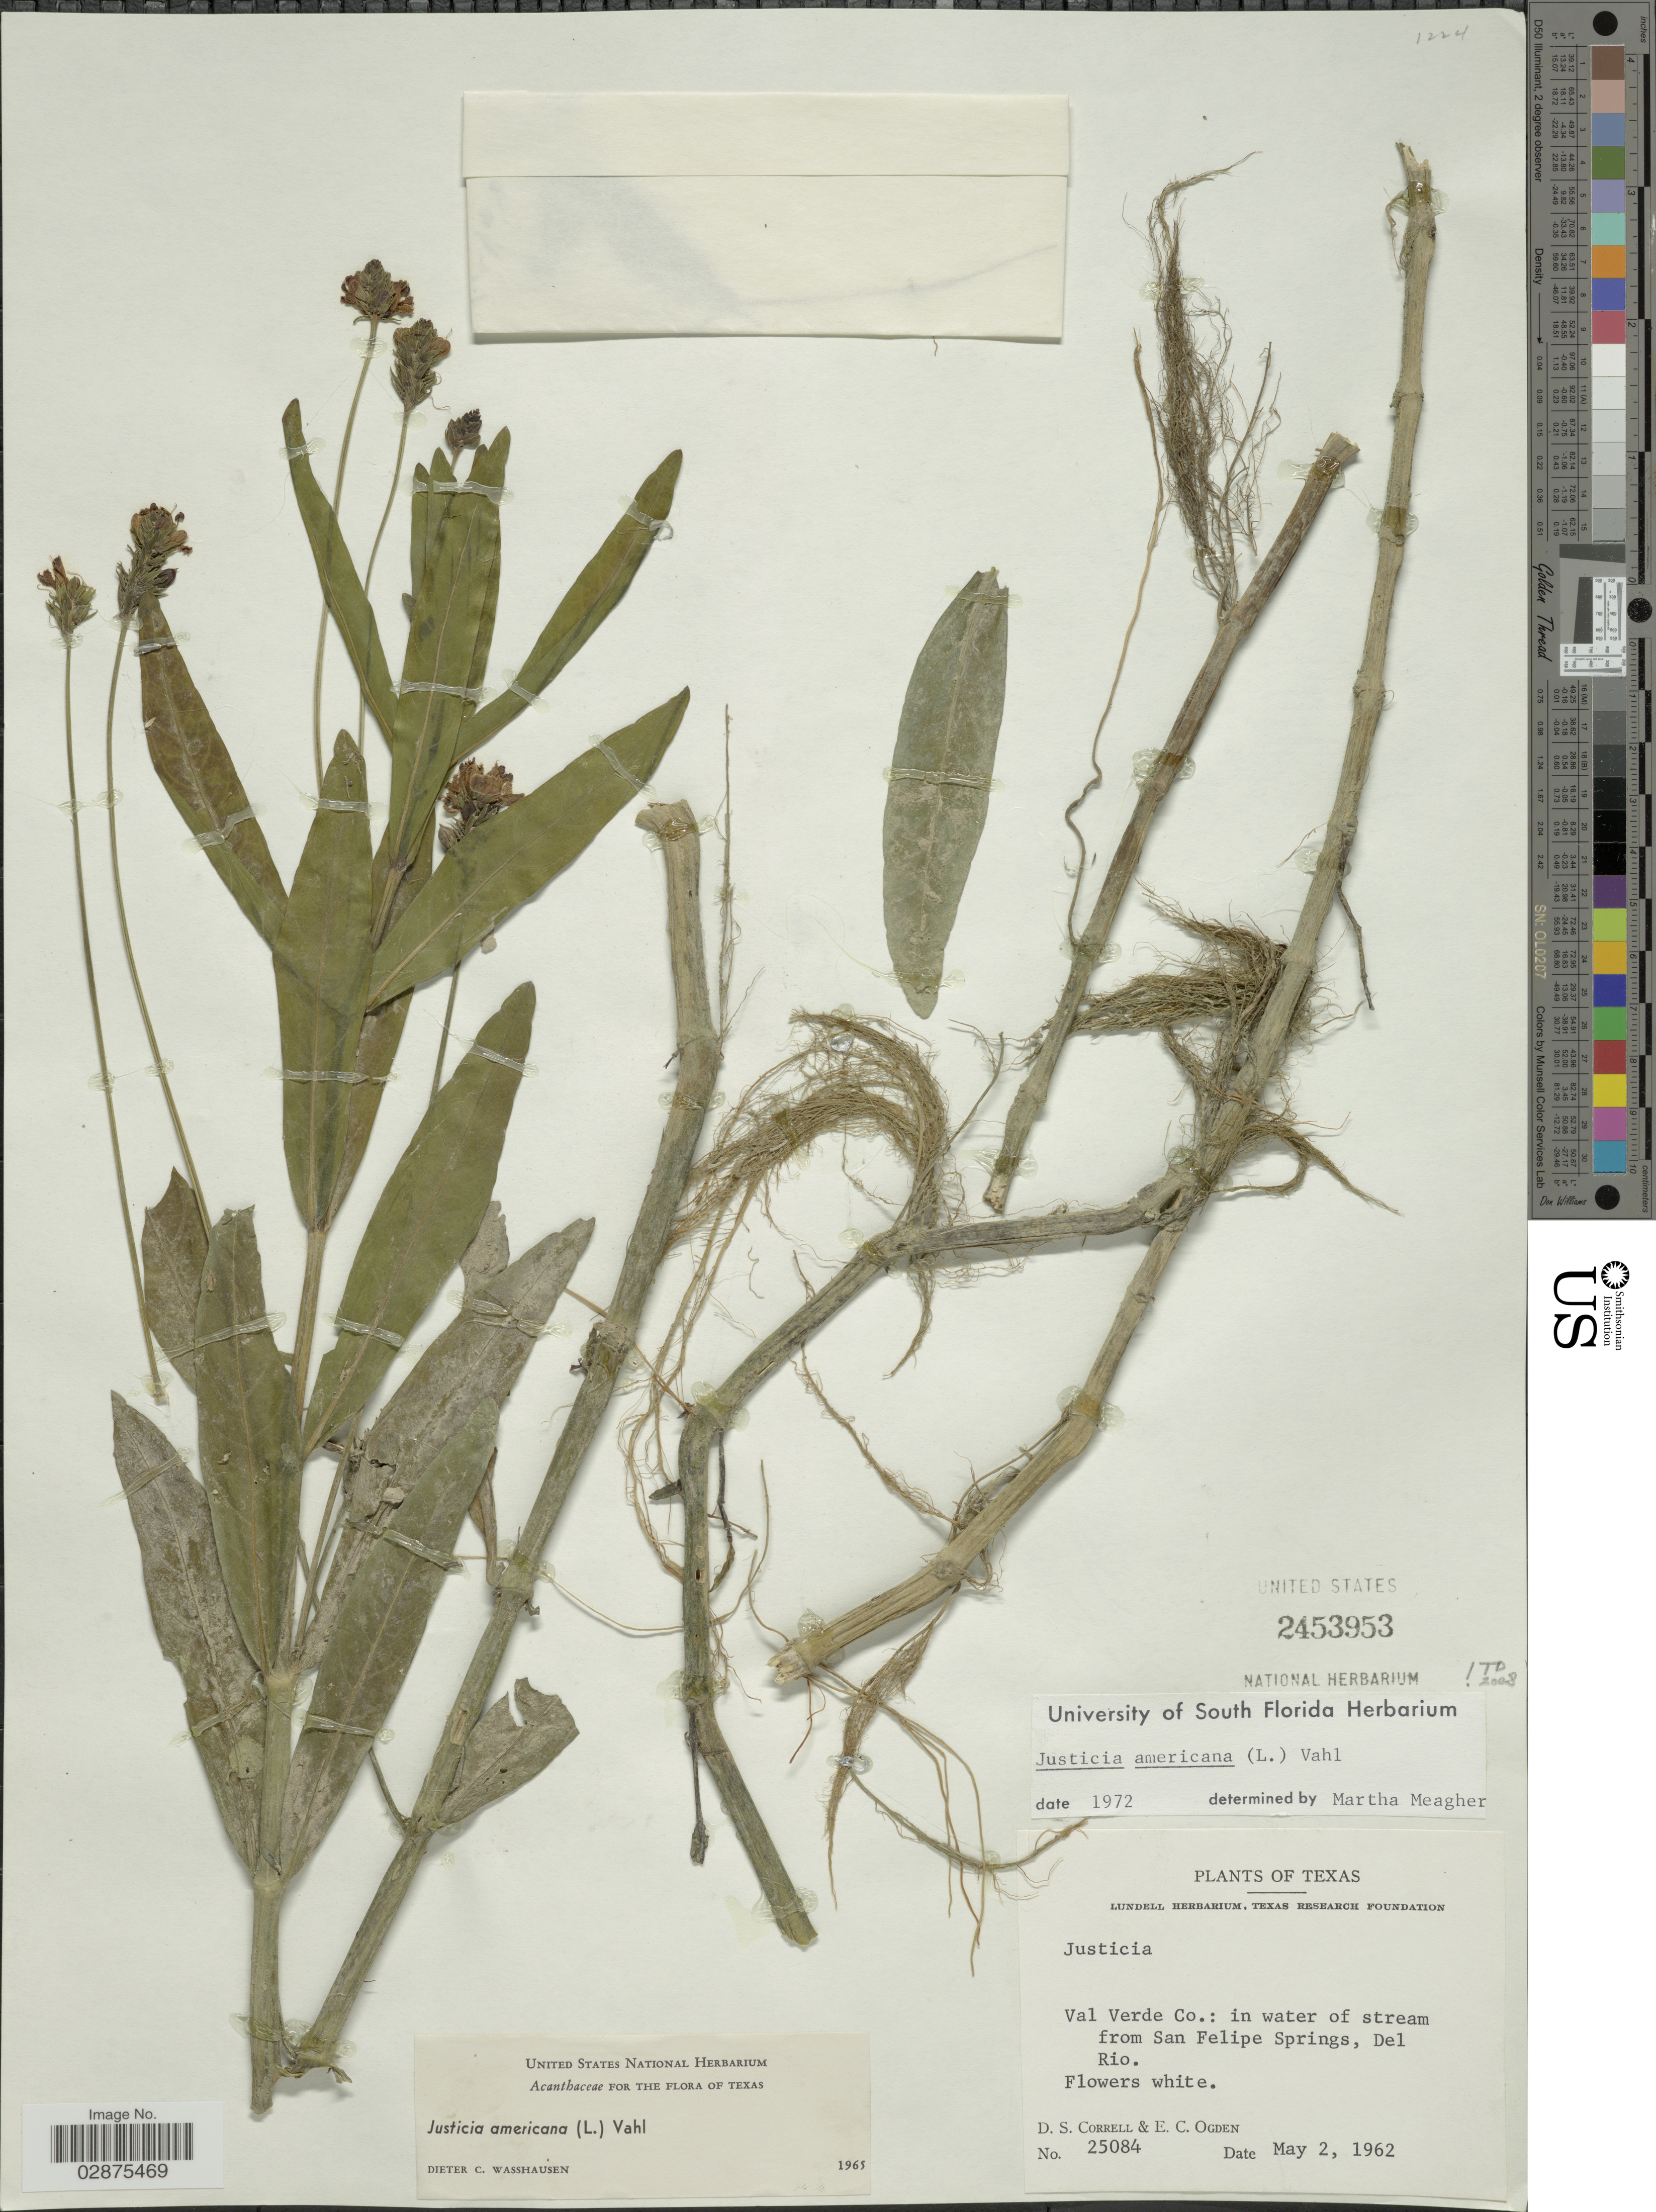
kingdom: Plantae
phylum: Tracheophyta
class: Magnoliopsida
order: Lamiales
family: Acanthaceae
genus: Justicia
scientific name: Justicia americana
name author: (L.) Vahl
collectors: D. S. Correll & E. Ogden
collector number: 25084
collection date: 1962-05-02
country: United States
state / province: Texas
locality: Val Verde Co.: in water of stream from San Felipe Springs, Del Rio.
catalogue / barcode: US 2453953